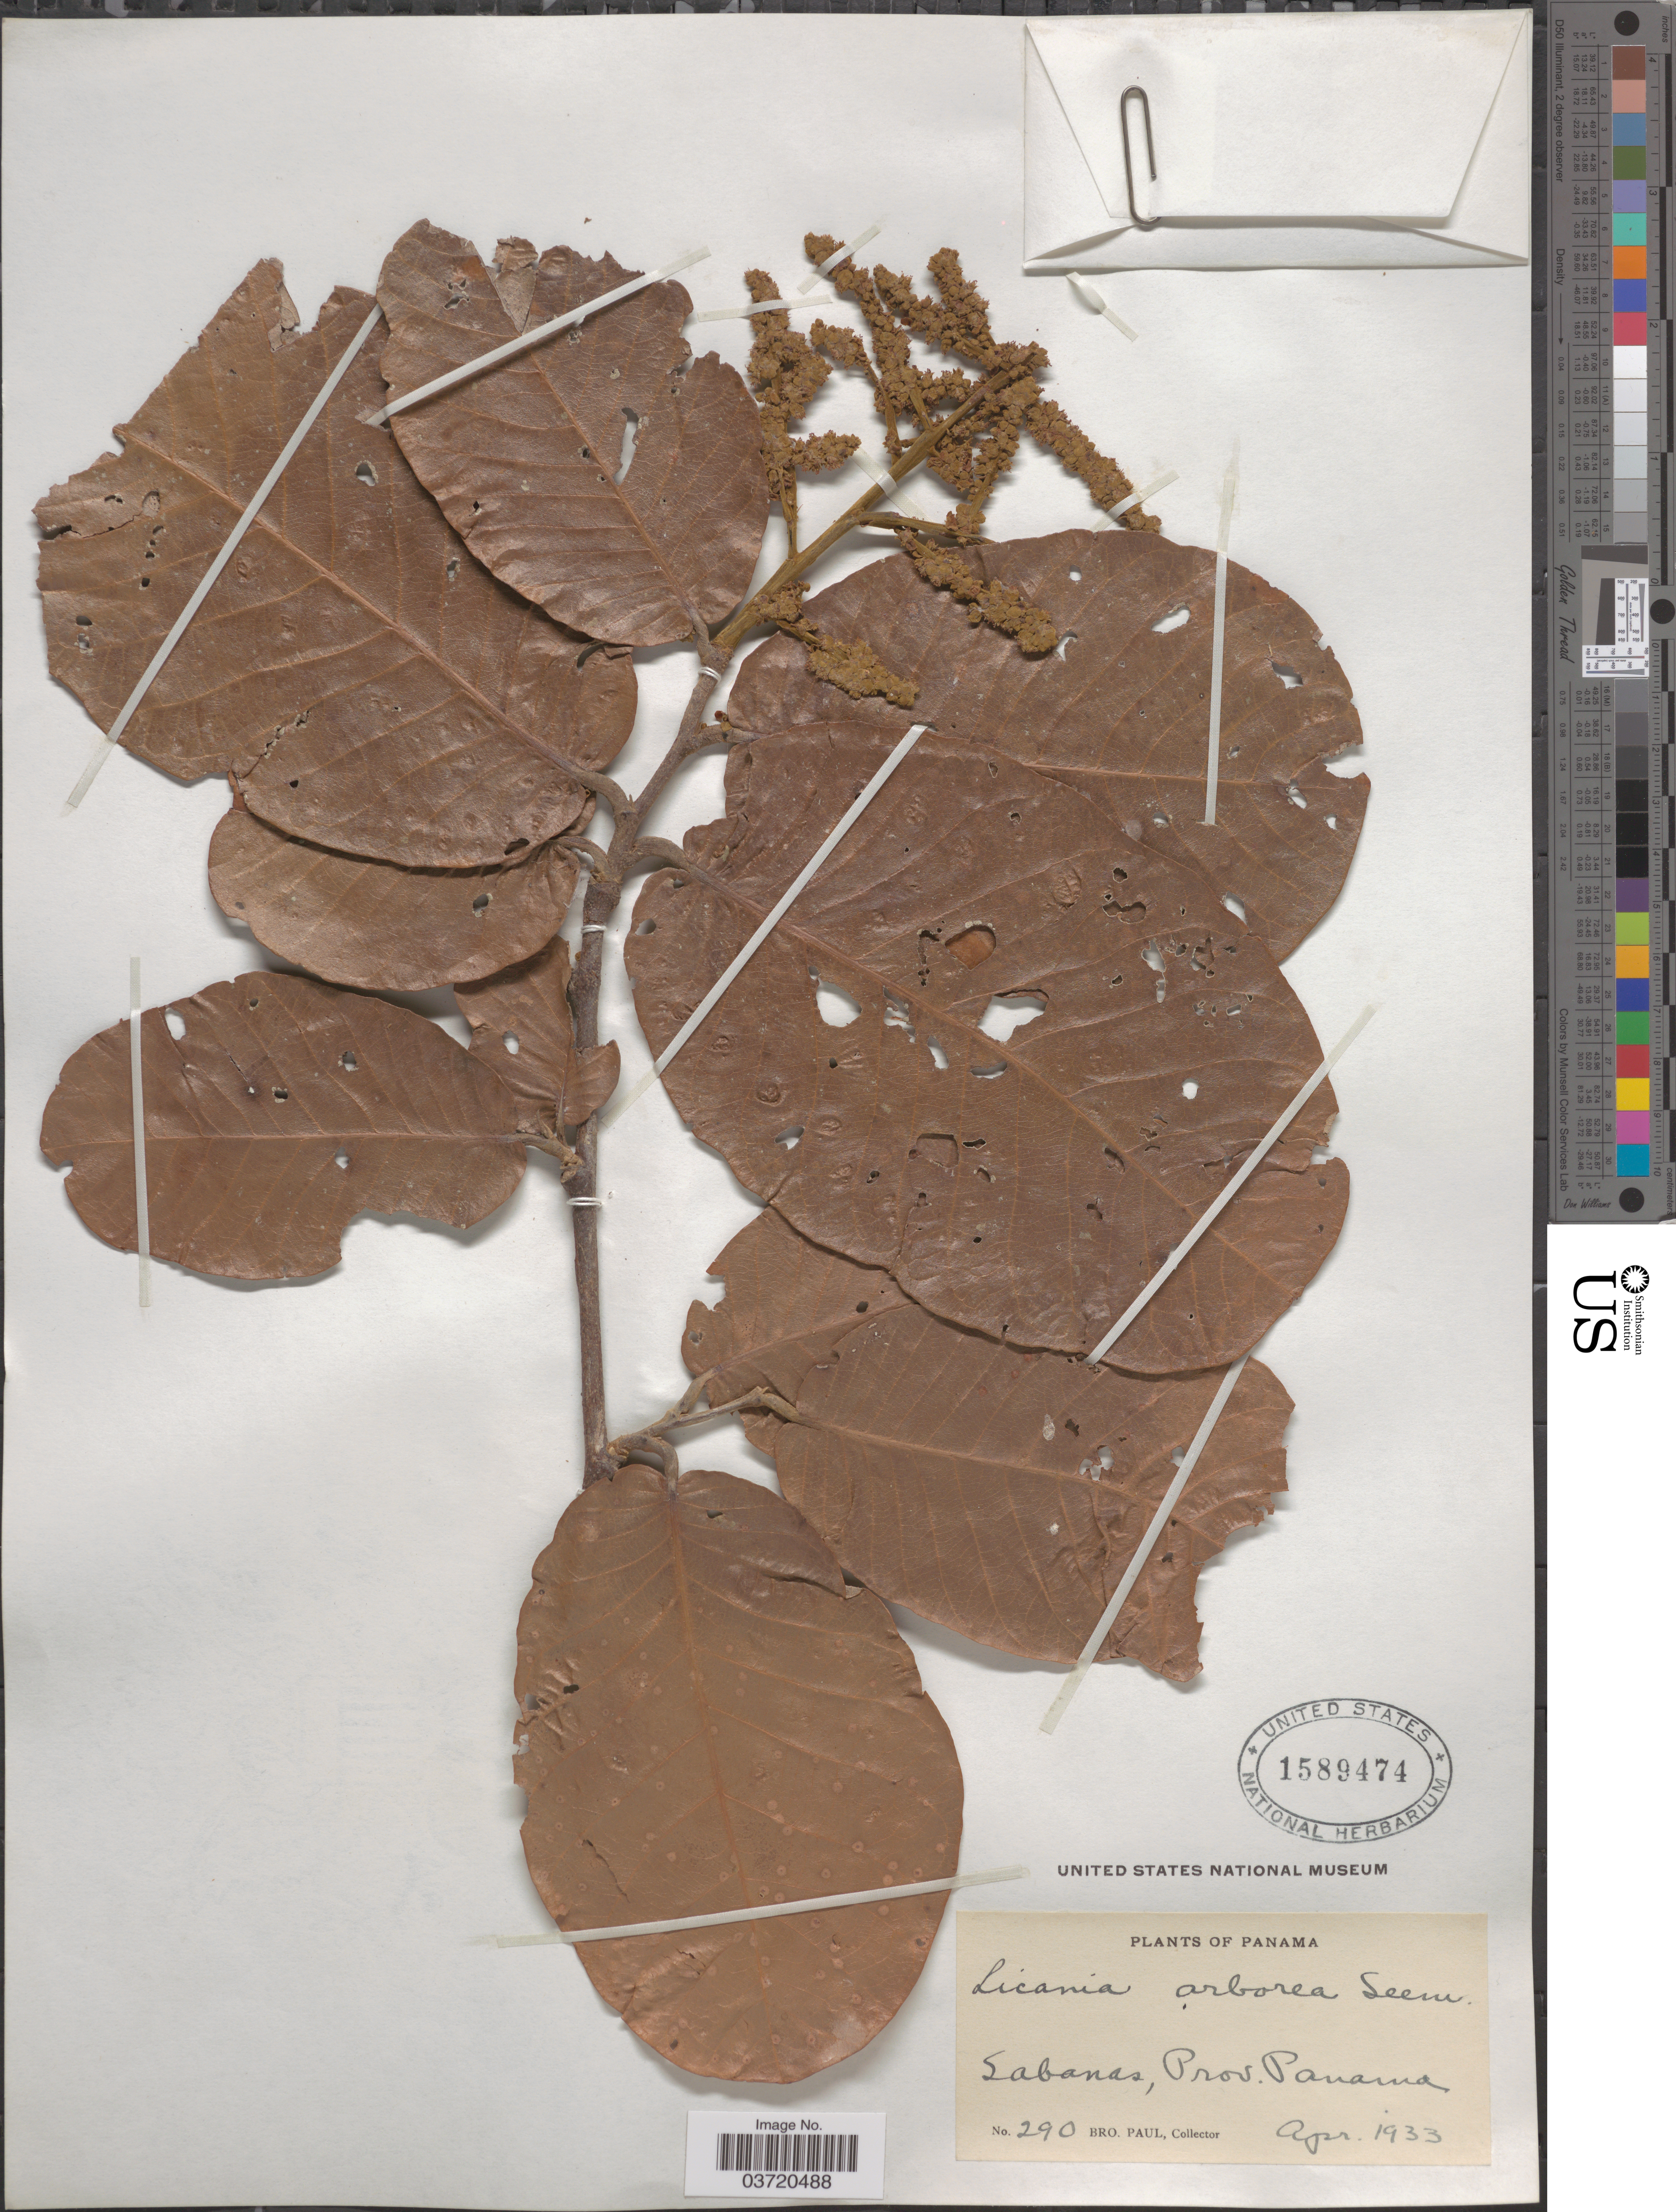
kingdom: Plantae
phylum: Tracheophyta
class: Magnoliopsida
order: Malpighiales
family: Chrysobalanaceae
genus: Microdesmia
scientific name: Microdesmia arborea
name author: (Seem.) Sothers & Prance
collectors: B. Paul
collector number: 290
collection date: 1933-04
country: Panama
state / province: Panamá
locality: Sabanas.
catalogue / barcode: US 1589474